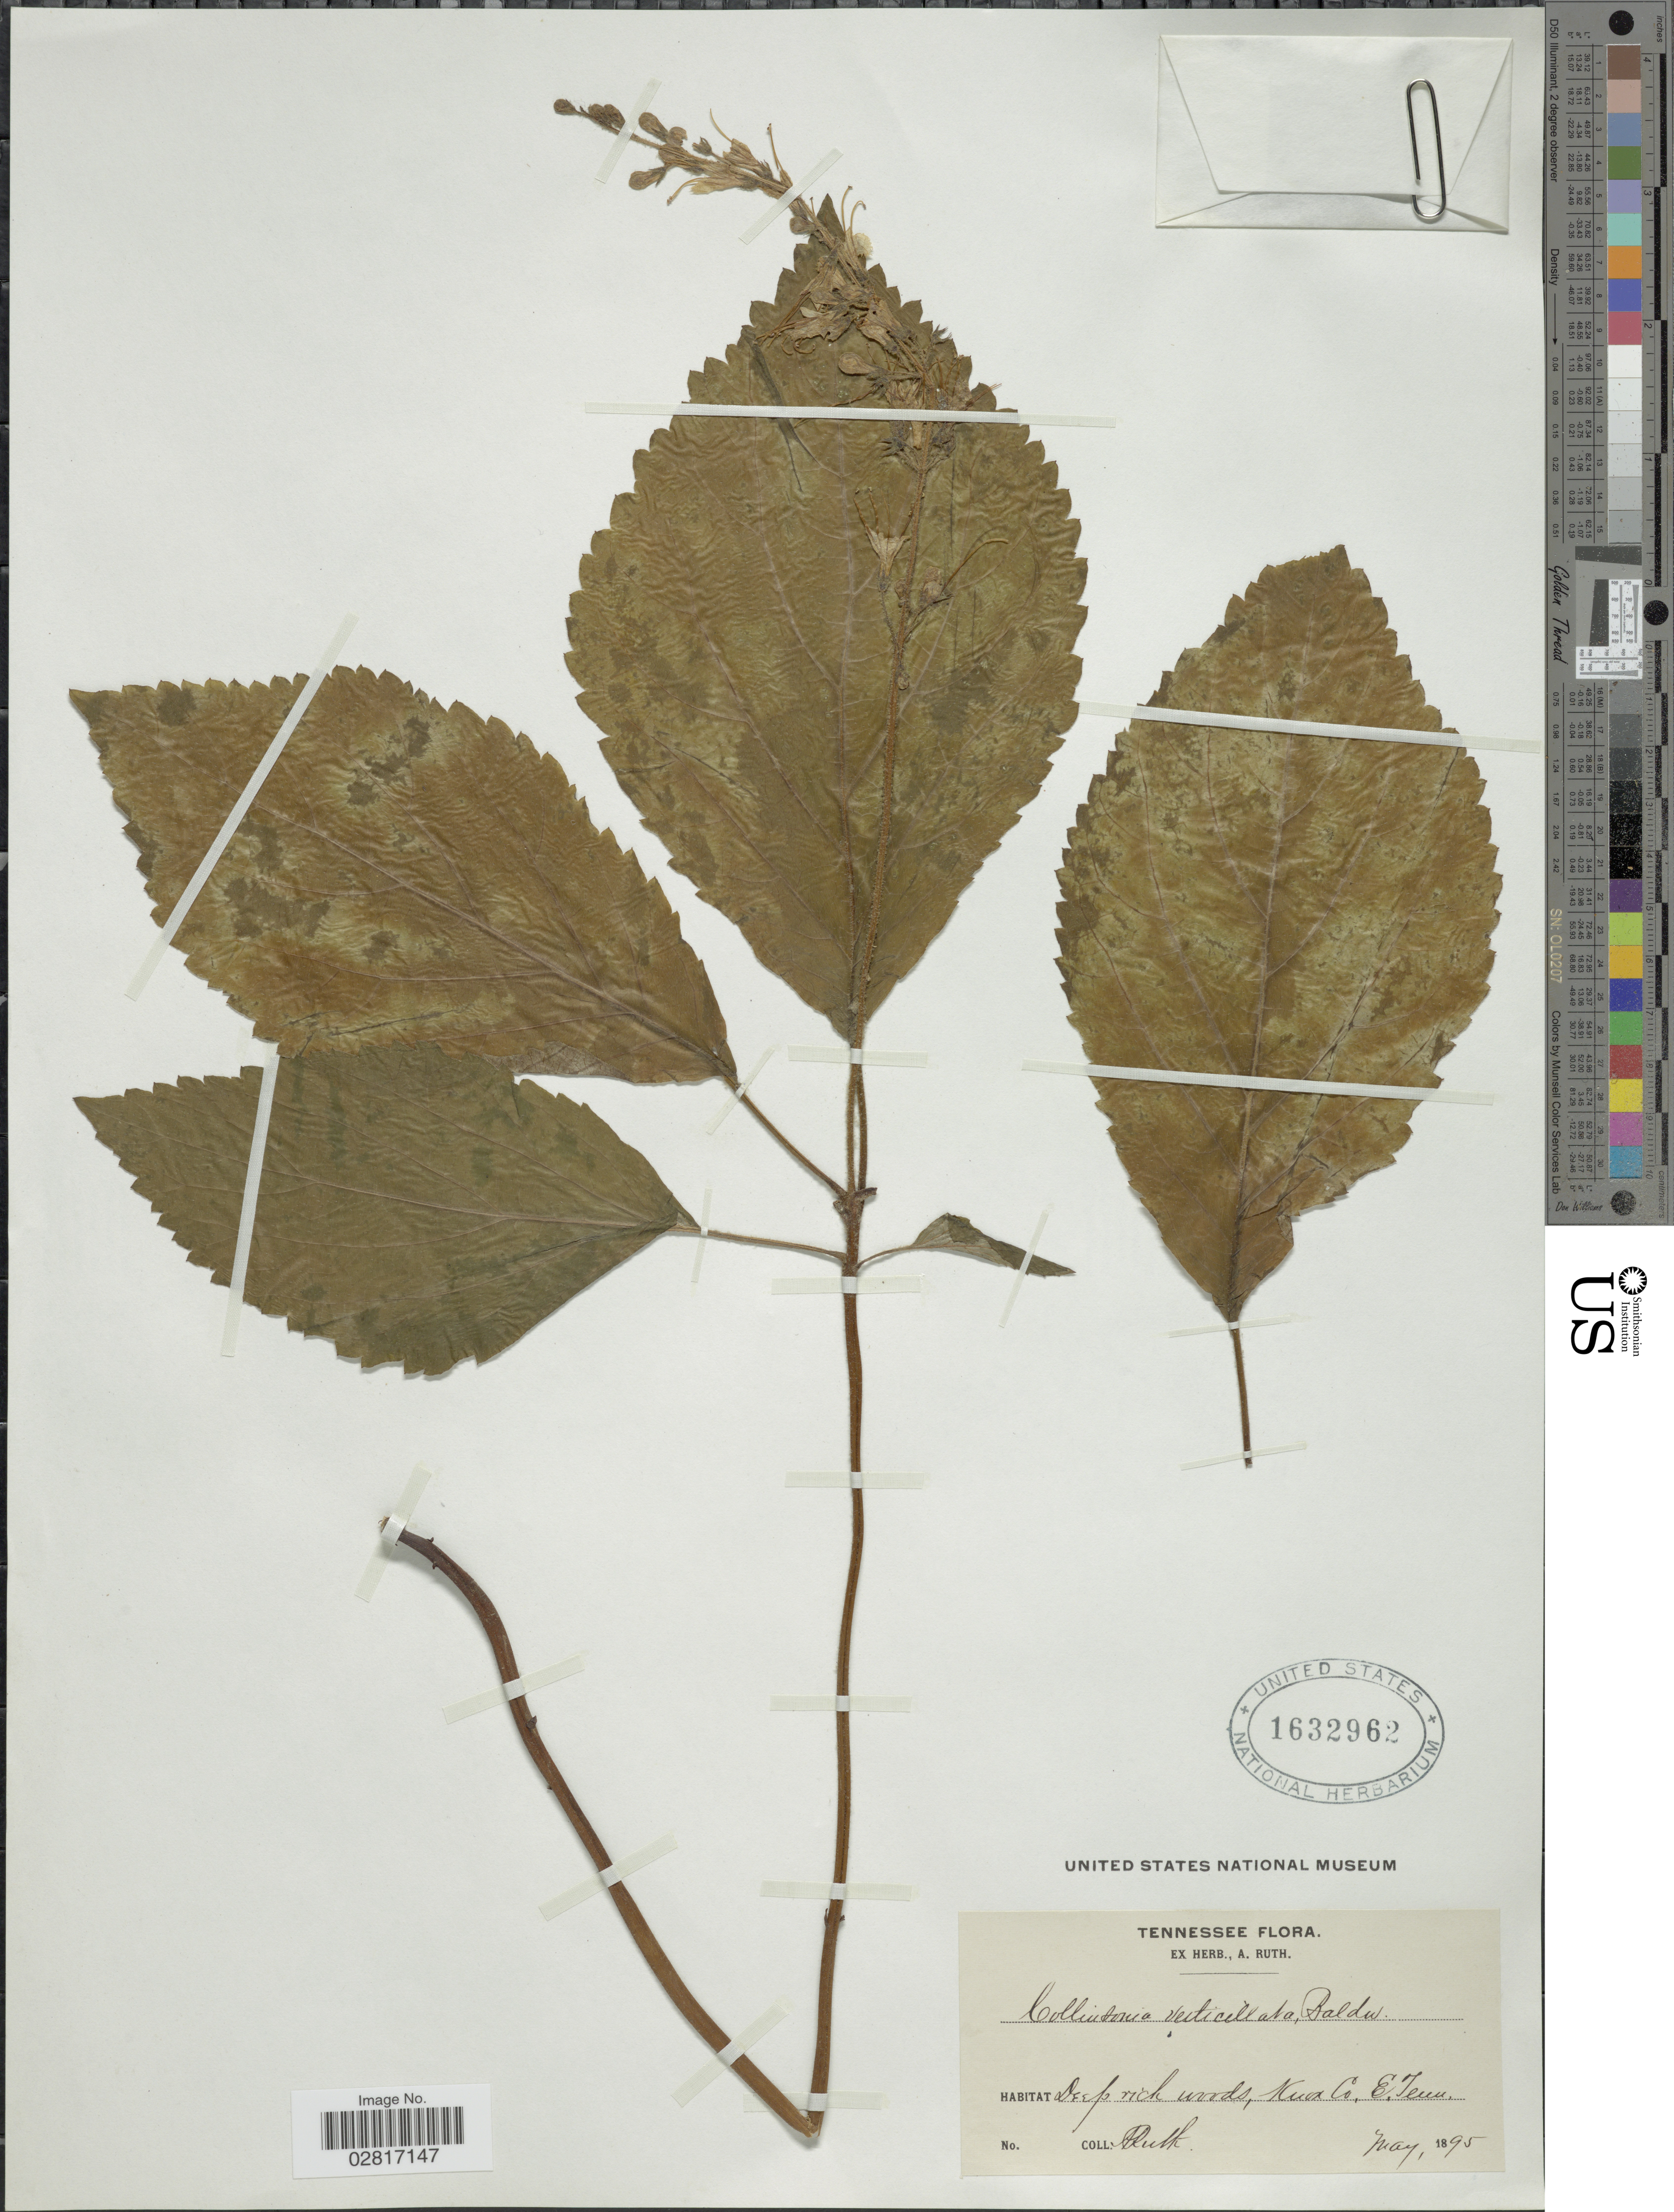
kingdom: Plantae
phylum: Tracheophyta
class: Magnoliopsida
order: Lamiales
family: Lamiaceae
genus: Collinsonia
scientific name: Collinsonia verticillata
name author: Baldwin ex Elliott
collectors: A. Ruth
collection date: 1895-05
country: United States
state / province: Tennessee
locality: Knox Co., E. Tenn.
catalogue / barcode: US 1632962